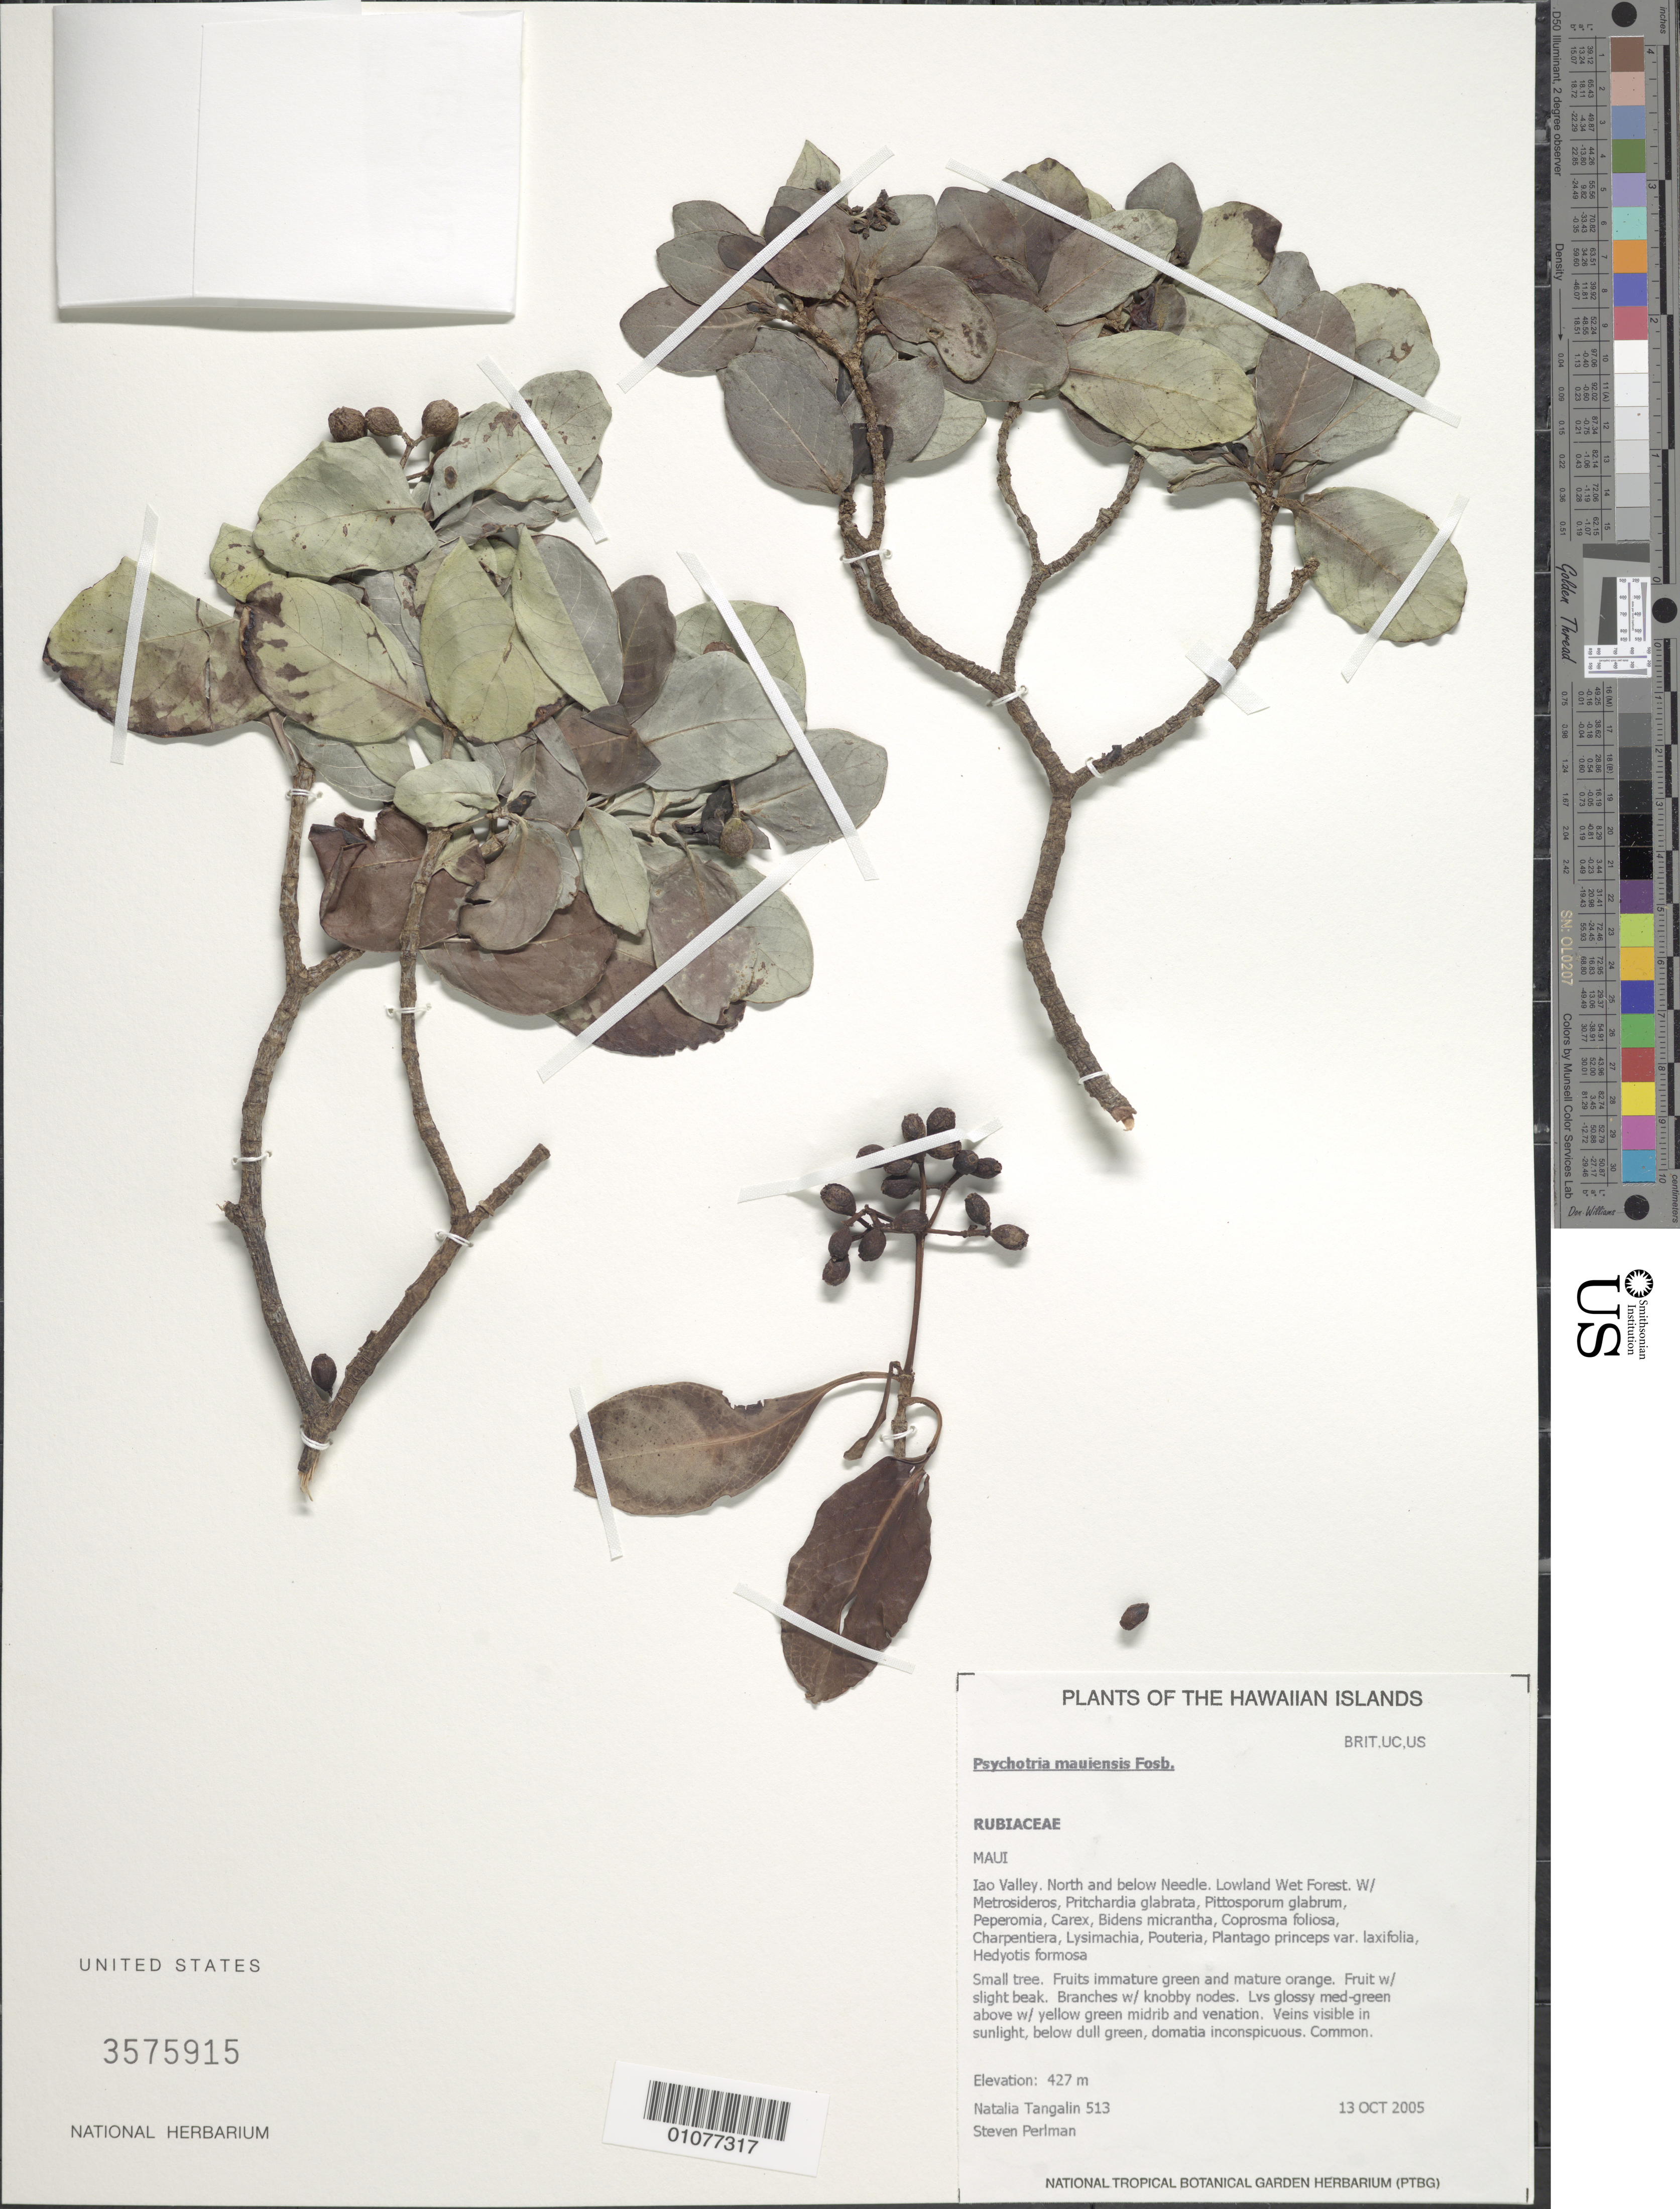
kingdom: Plantae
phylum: Tracheophyta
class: Magnoliopsida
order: Gentianales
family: Rubiaceae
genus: Psychotria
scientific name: Psychotria mauiensis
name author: Fosberg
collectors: N. Tangalin & S. P. Perlman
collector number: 513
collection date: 2005-10-13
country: United States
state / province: Hawaii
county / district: Maui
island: Maui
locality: Iao Valley, North and below Needle.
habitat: lowland wet forest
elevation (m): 427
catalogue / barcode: US 3575915